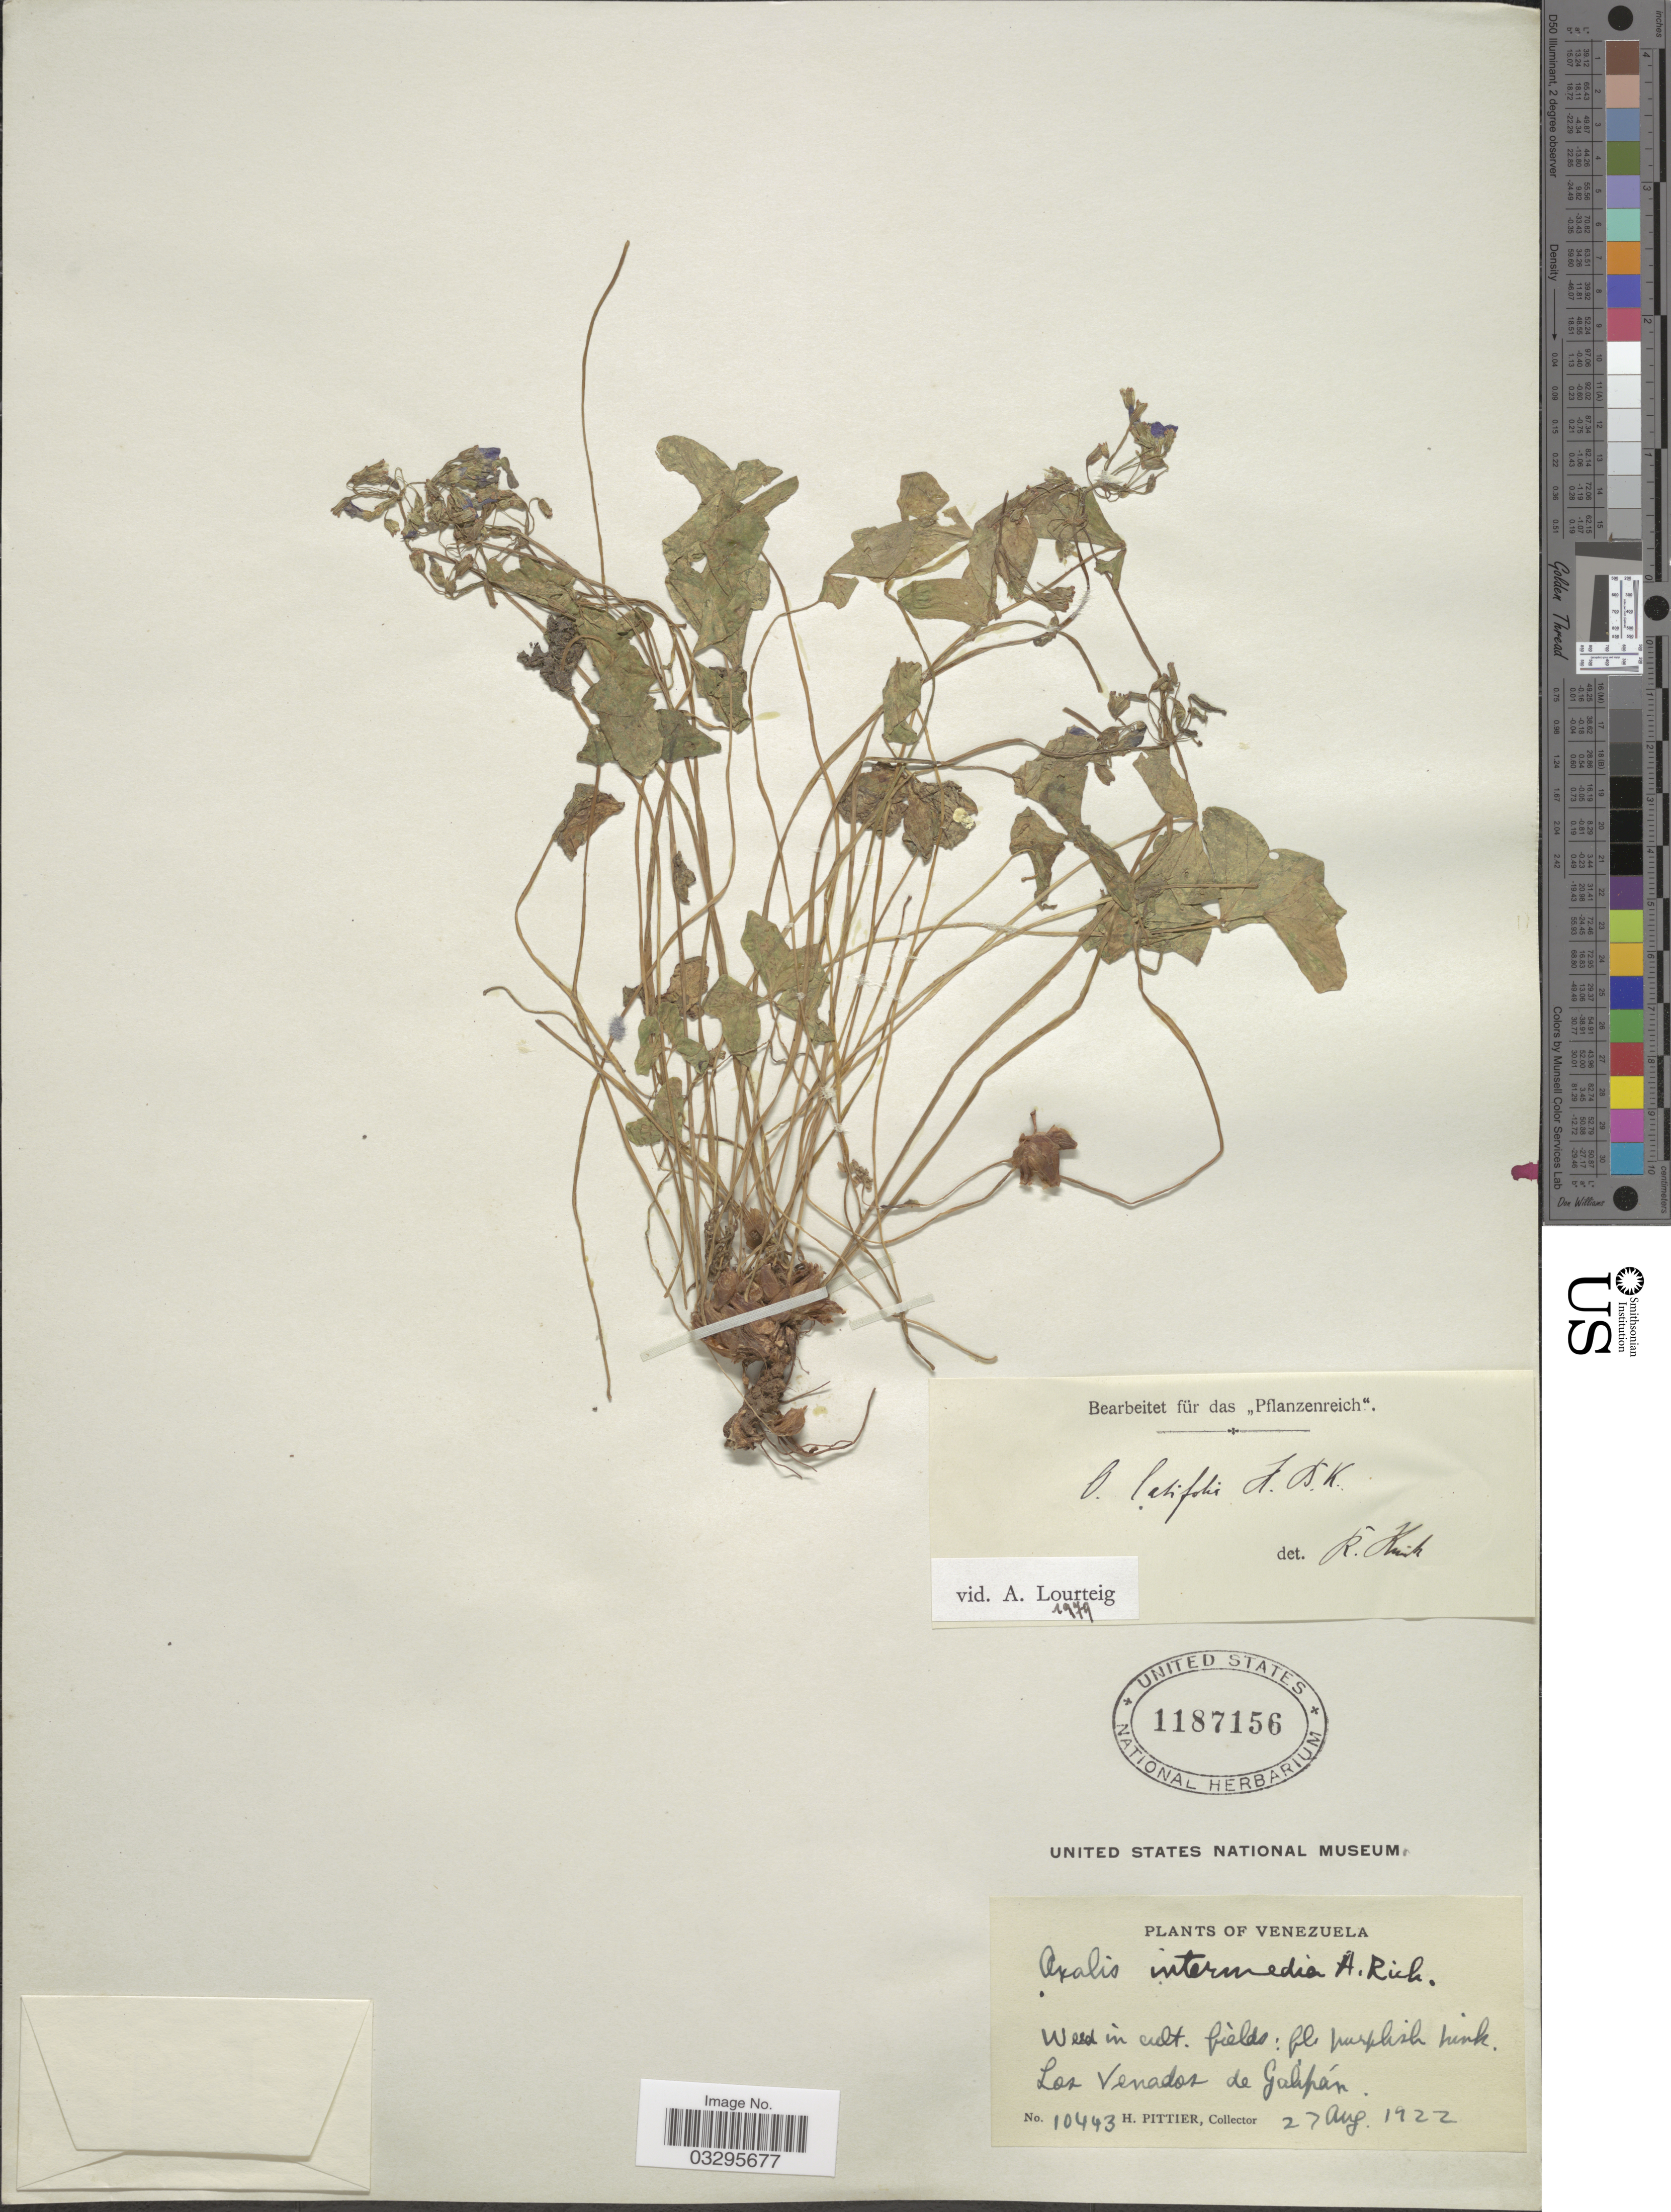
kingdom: Plantae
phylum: Tracheophyta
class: Magnoliopsida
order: Oxalidales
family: Oxalidaceae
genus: Oxalis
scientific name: Oxalis latifolia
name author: Kunth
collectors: H. F. Pittier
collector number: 10443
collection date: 1922-08-27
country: Venezuela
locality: Los Venados de Galipán.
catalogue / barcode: US 1187156